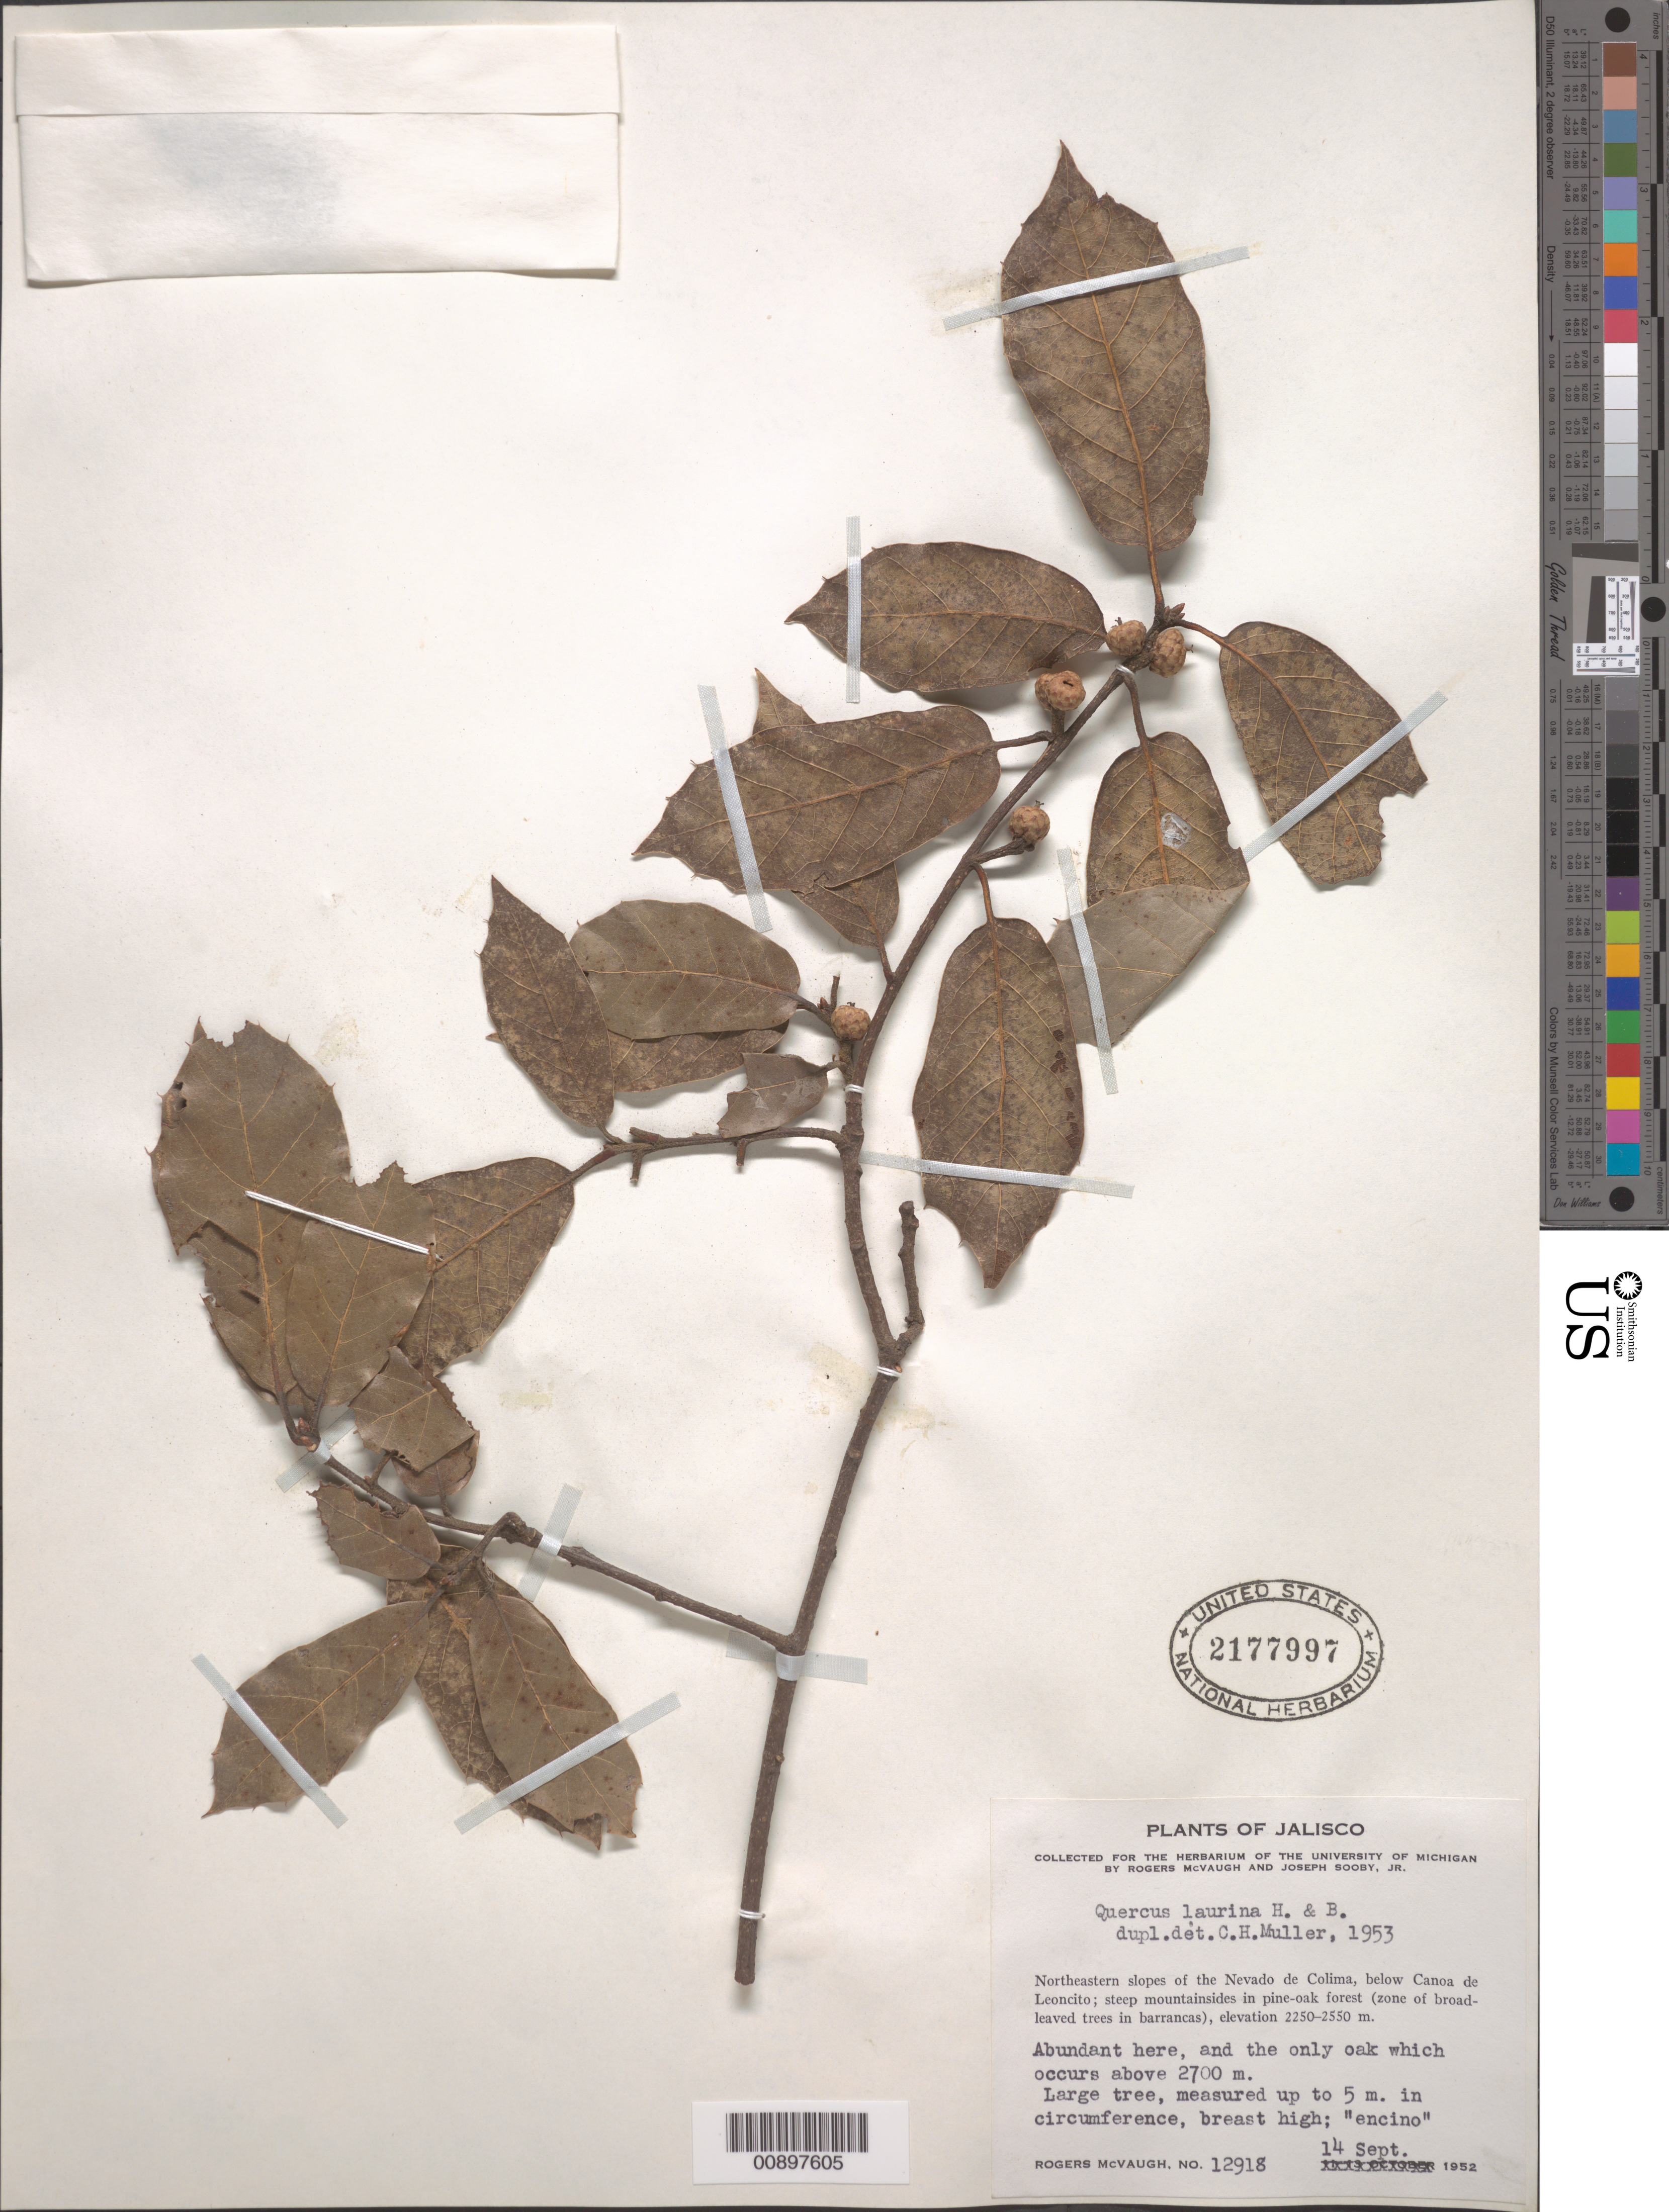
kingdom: Plantae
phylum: Tracheophyta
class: Magnoliopsida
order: Fagales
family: Fagaceae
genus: Quercus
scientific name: Quercus laurina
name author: Humb. & Bonpl.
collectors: R. McVaugh & J. Sooby Jr.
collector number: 12918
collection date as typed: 14 Sep 1952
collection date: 1952-09-14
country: Mexico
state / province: Jalisco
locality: Northeastern slopes of the Nevado de Colima, below Canoa de Leoncito.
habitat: Steep mountainsides in pine-oak forest (zone of broad-leaved trees in barrancas).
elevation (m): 2550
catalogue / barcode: US 2177997